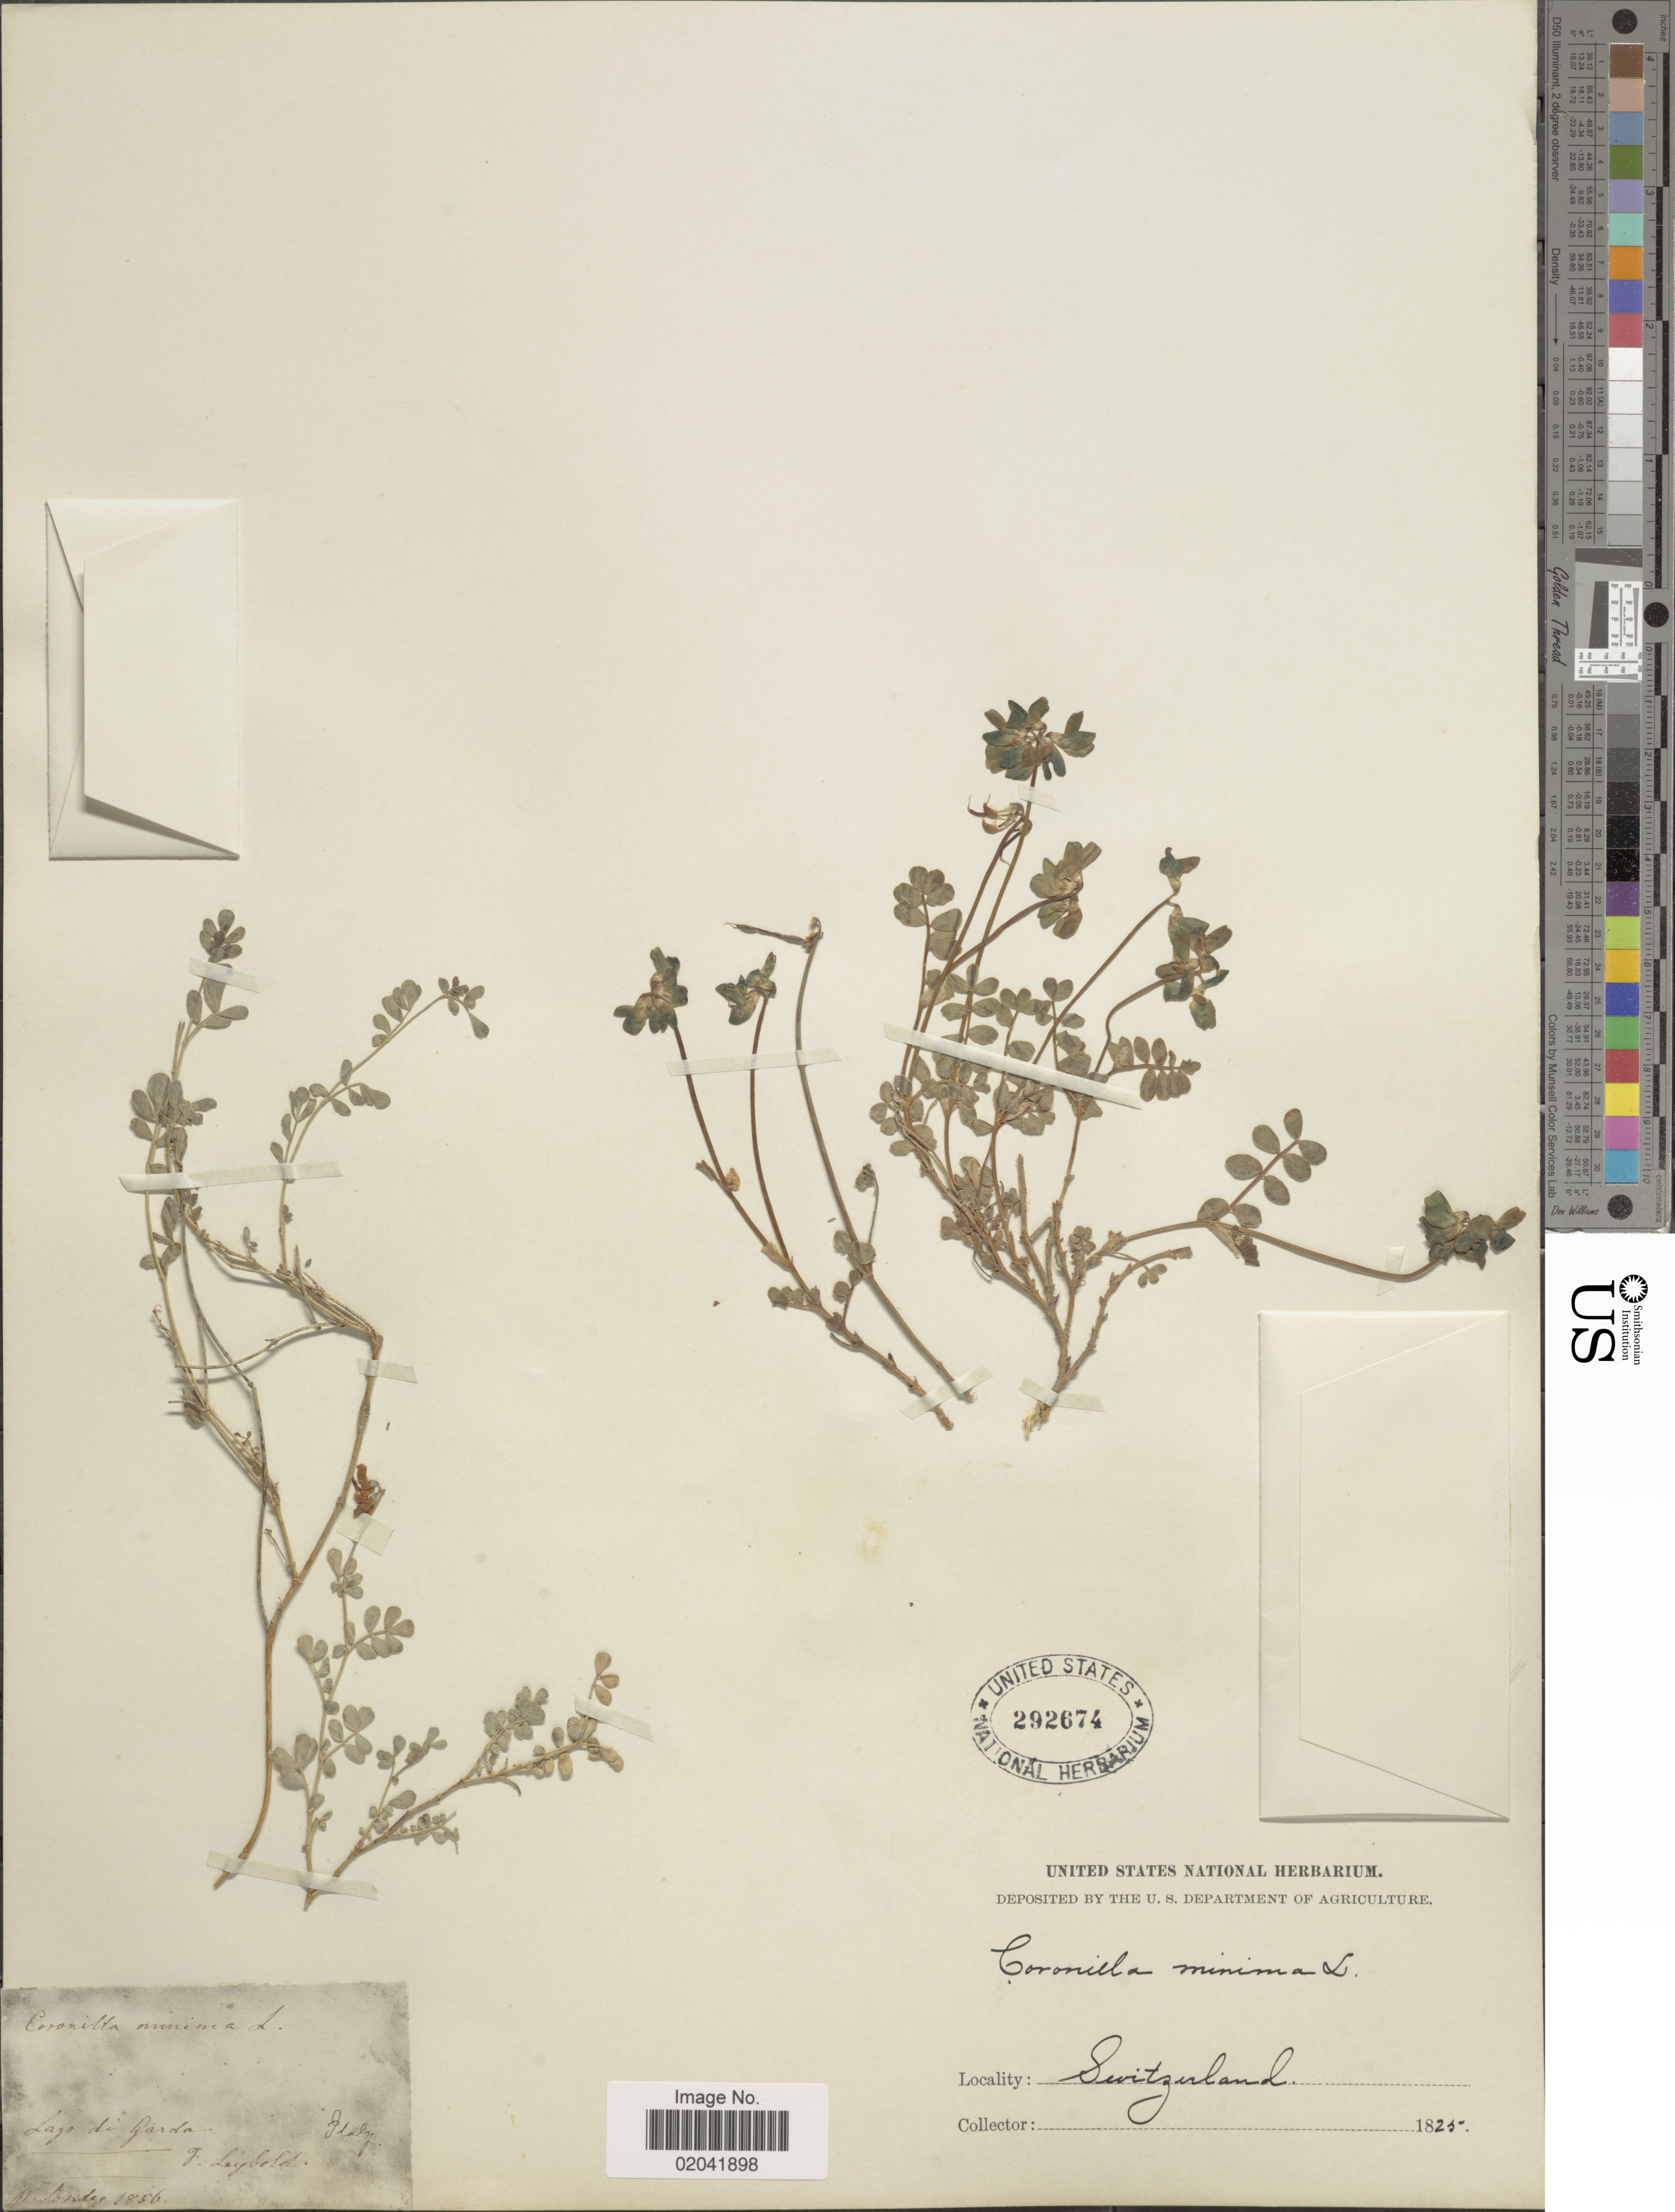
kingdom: Plantae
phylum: Tracheophyta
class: Magnoliopsida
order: Fabales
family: Fabaceae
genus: Coronilla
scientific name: Coronilla minima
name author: L.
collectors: F. Leybold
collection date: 1856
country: Italy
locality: Lago di Garda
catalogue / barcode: US 292674